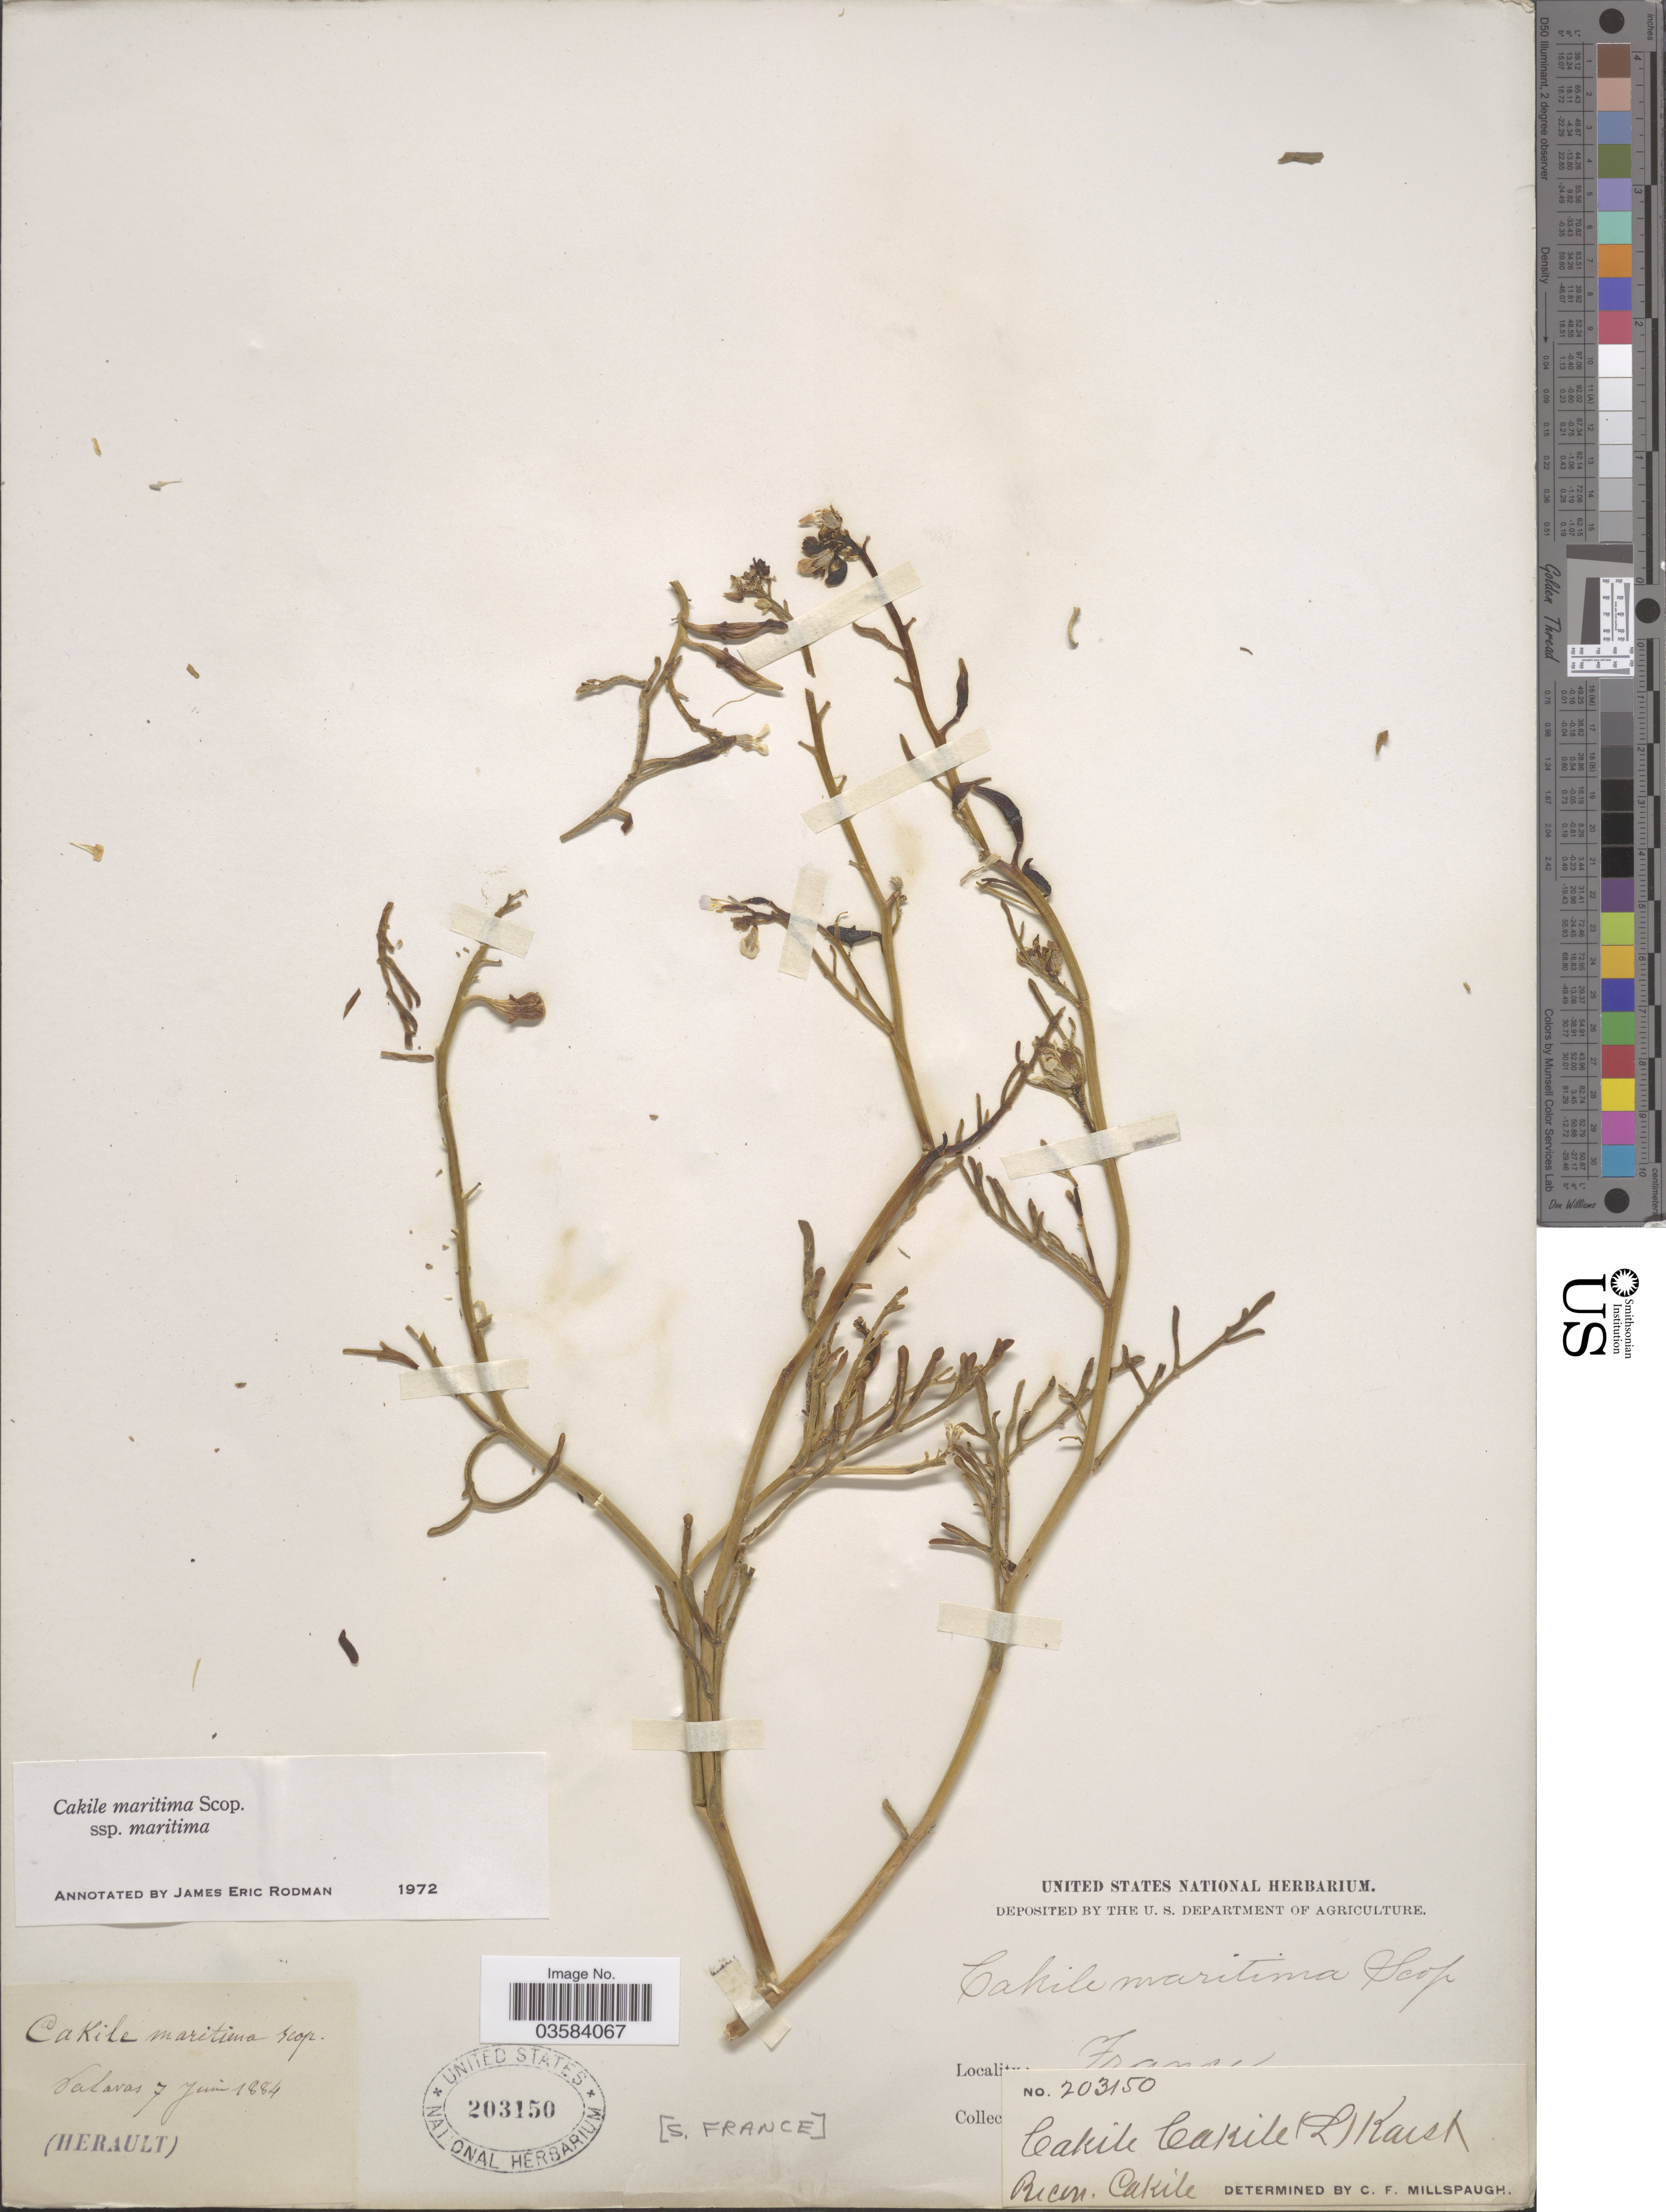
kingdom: Plantae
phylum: Tracheophyta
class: Magnoliopsida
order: Brassicales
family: Brassicaceae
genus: Cakile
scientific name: Cakile maritima subsp. maritima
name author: Scop.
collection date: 1884-06-07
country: France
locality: Palavas. [s. France].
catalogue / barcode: US 203150